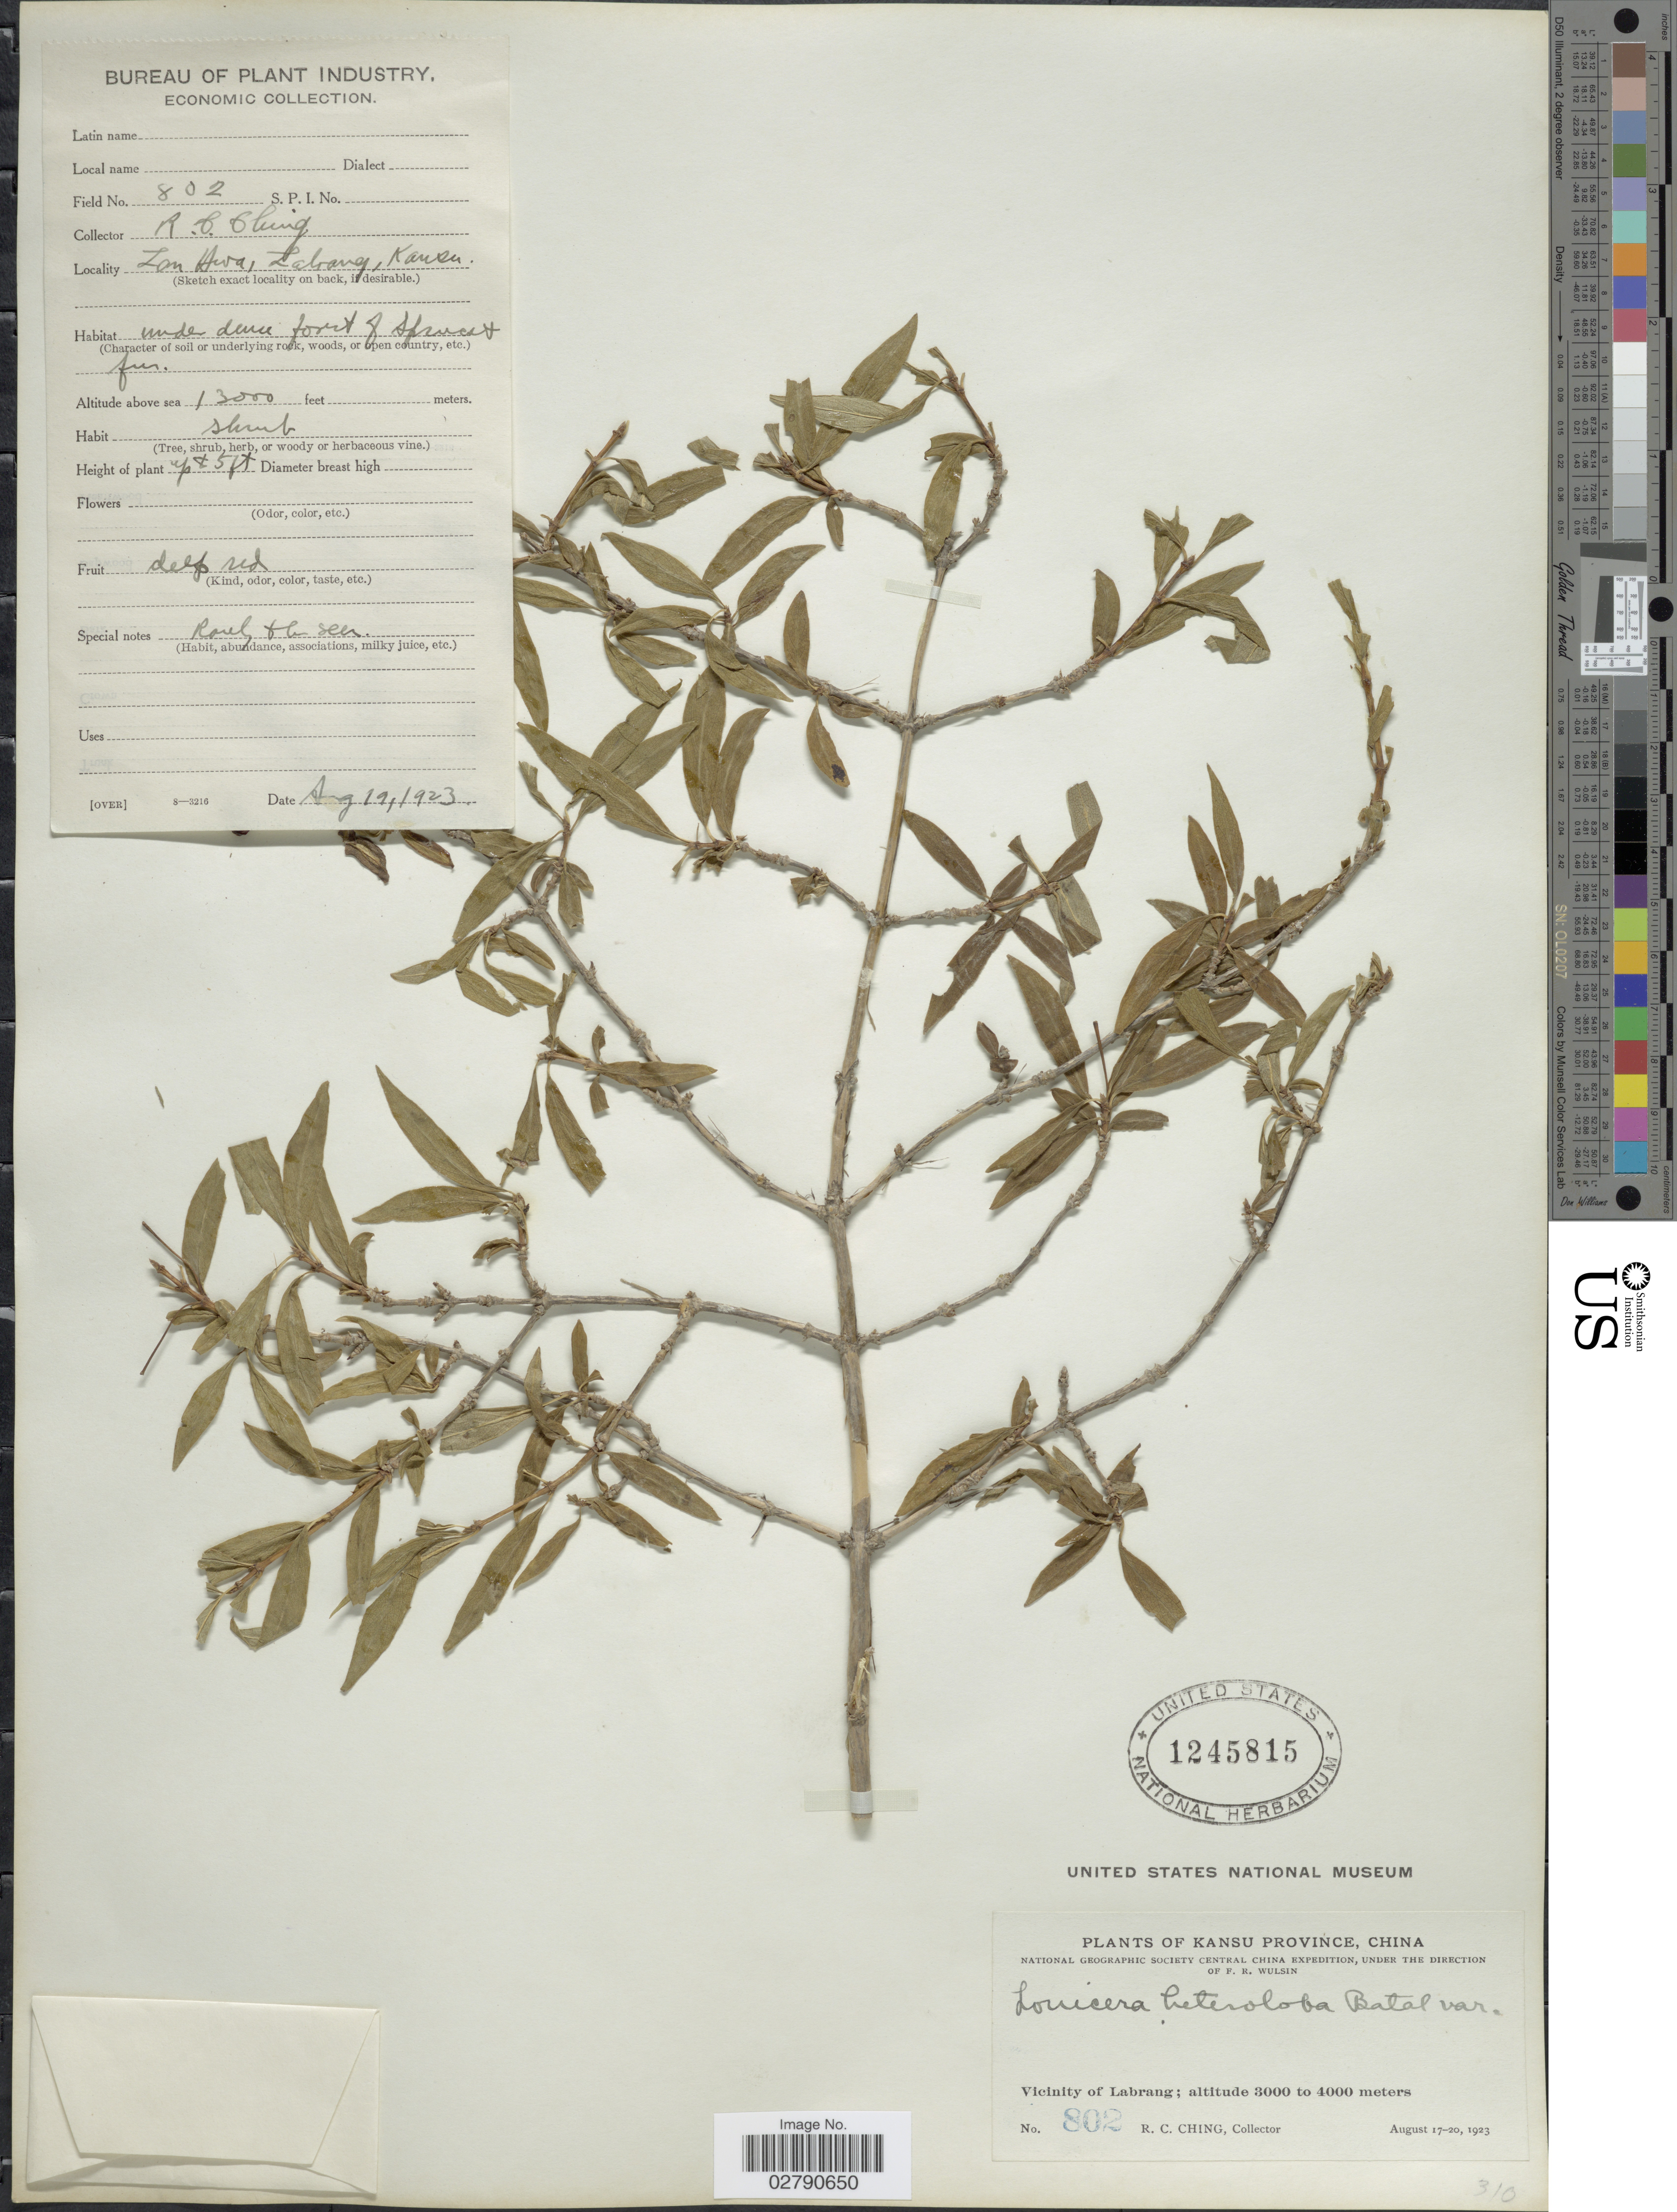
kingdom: Plantae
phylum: Tracheophyta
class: Magnoliopsida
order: Dipsacales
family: Caprifoliaceae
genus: Lonicera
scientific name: Lonicera heteroloba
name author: Batalin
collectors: R. C. Ching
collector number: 802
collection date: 1923-08-19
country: China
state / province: Gansu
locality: Kansu Province. Lan Hwa, Vicinity of Labrang.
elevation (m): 3962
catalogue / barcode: US 1245815